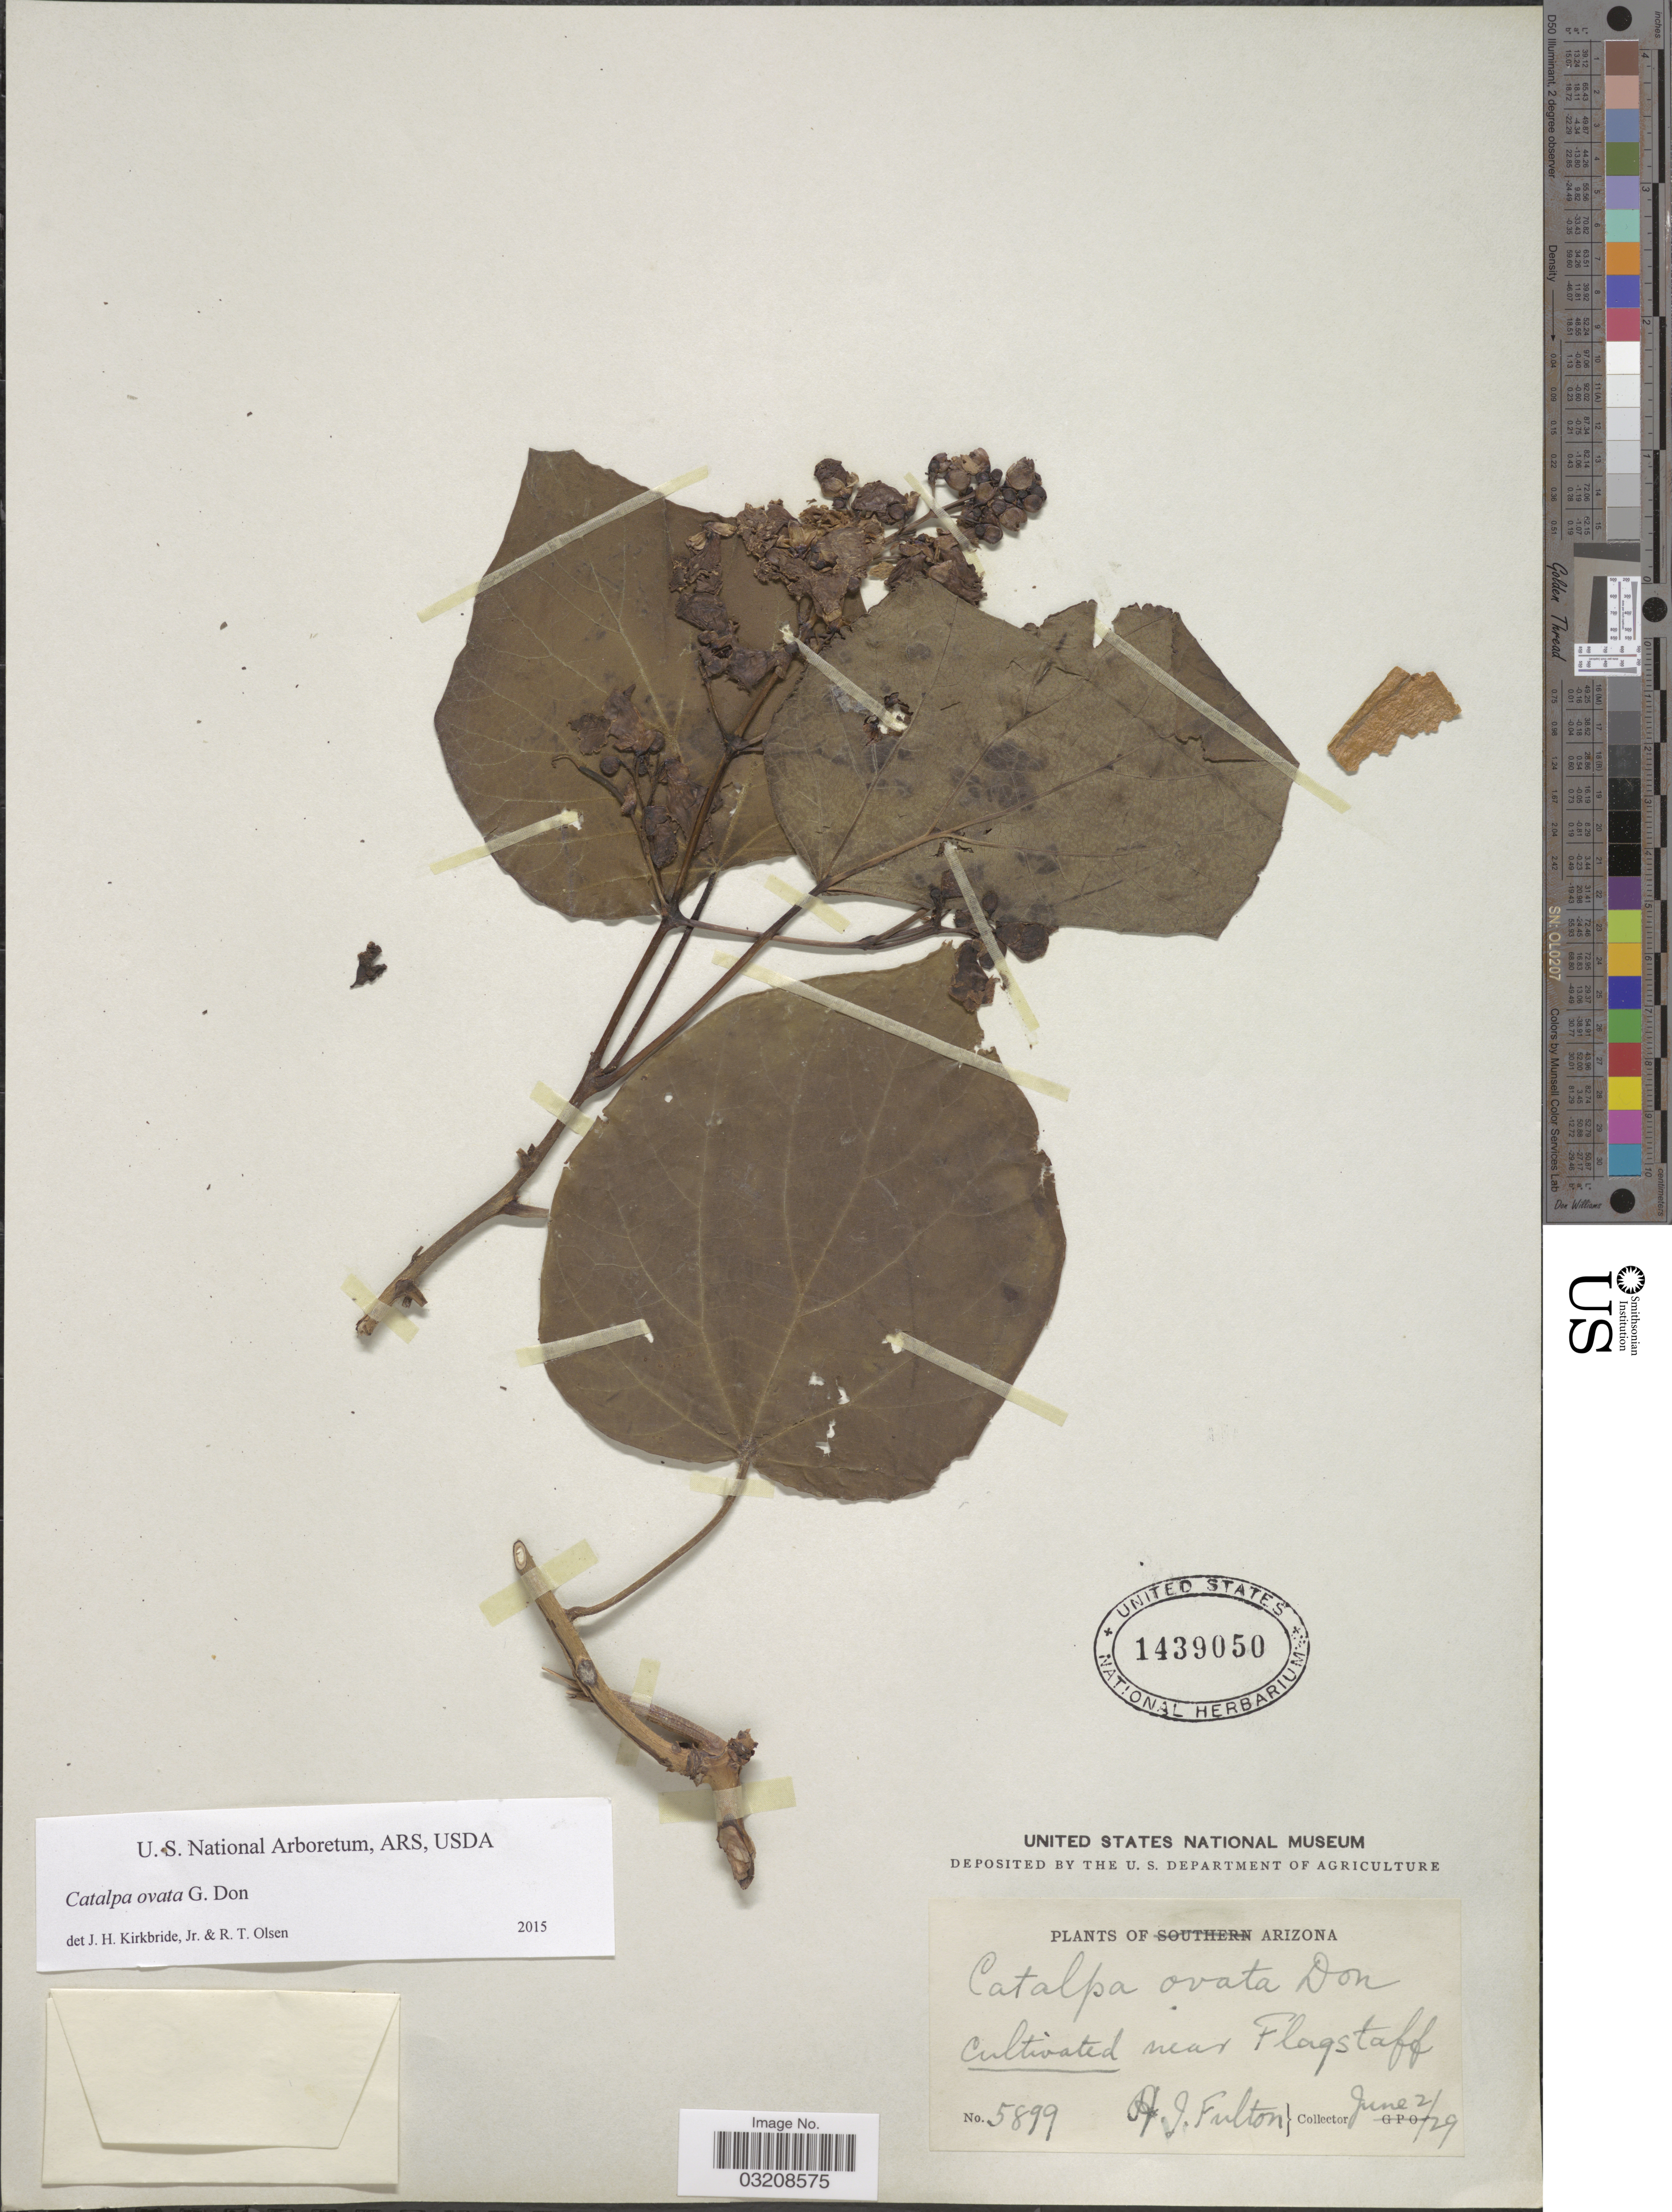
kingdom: Plantae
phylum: Tracheophyta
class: Magnoliopsida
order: Lamiales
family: Bignoniaceae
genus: Catalpa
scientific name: Catalpa ovata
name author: G. Don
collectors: H. Fulton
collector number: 5899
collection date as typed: Transcribed d/m/y: 2/6/29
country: United States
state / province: Arizona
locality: Near Flagstaff.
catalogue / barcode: US 1439050